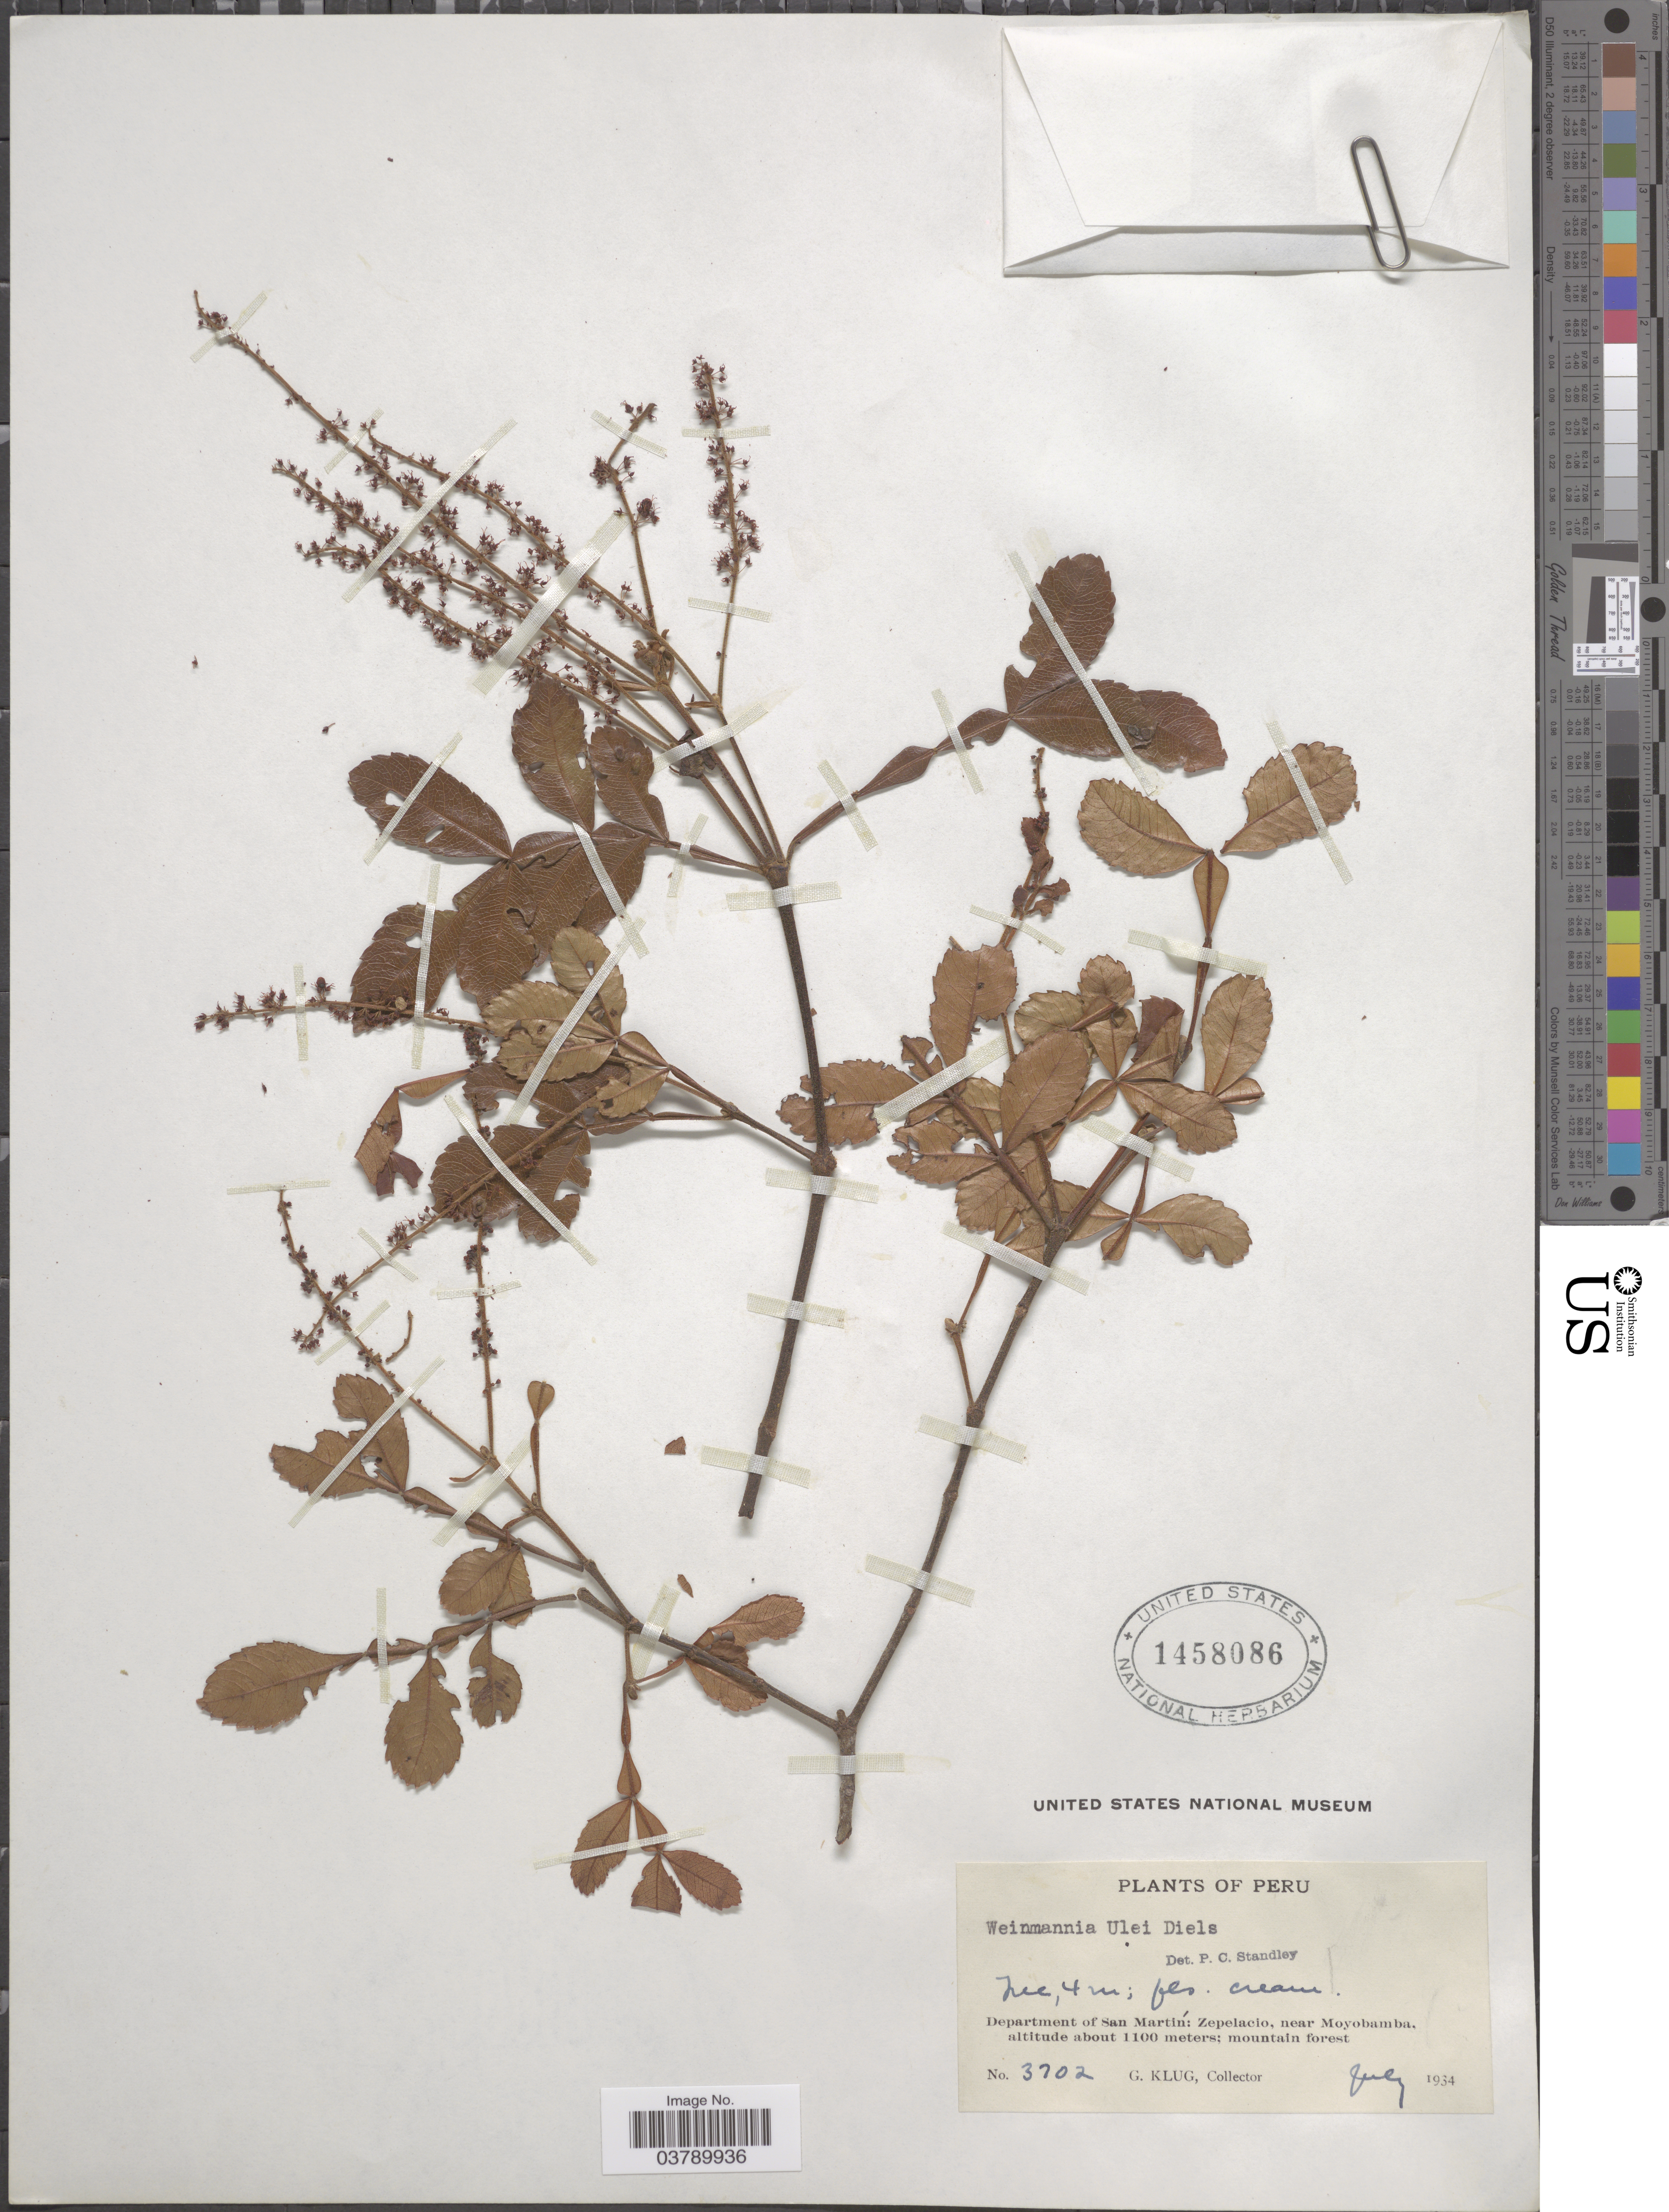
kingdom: Plantae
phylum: Tracheophyta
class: Magnoliopsida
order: Oxalidales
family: Cunoniaceae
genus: Weinmannia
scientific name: Weinmannia ulei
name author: Diels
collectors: G. Klug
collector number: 3702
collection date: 1934-07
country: Peru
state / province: San Martín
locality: Department of San Martín: Zepelacio, near Moyobamba.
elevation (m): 1100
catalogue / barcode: US 1458086